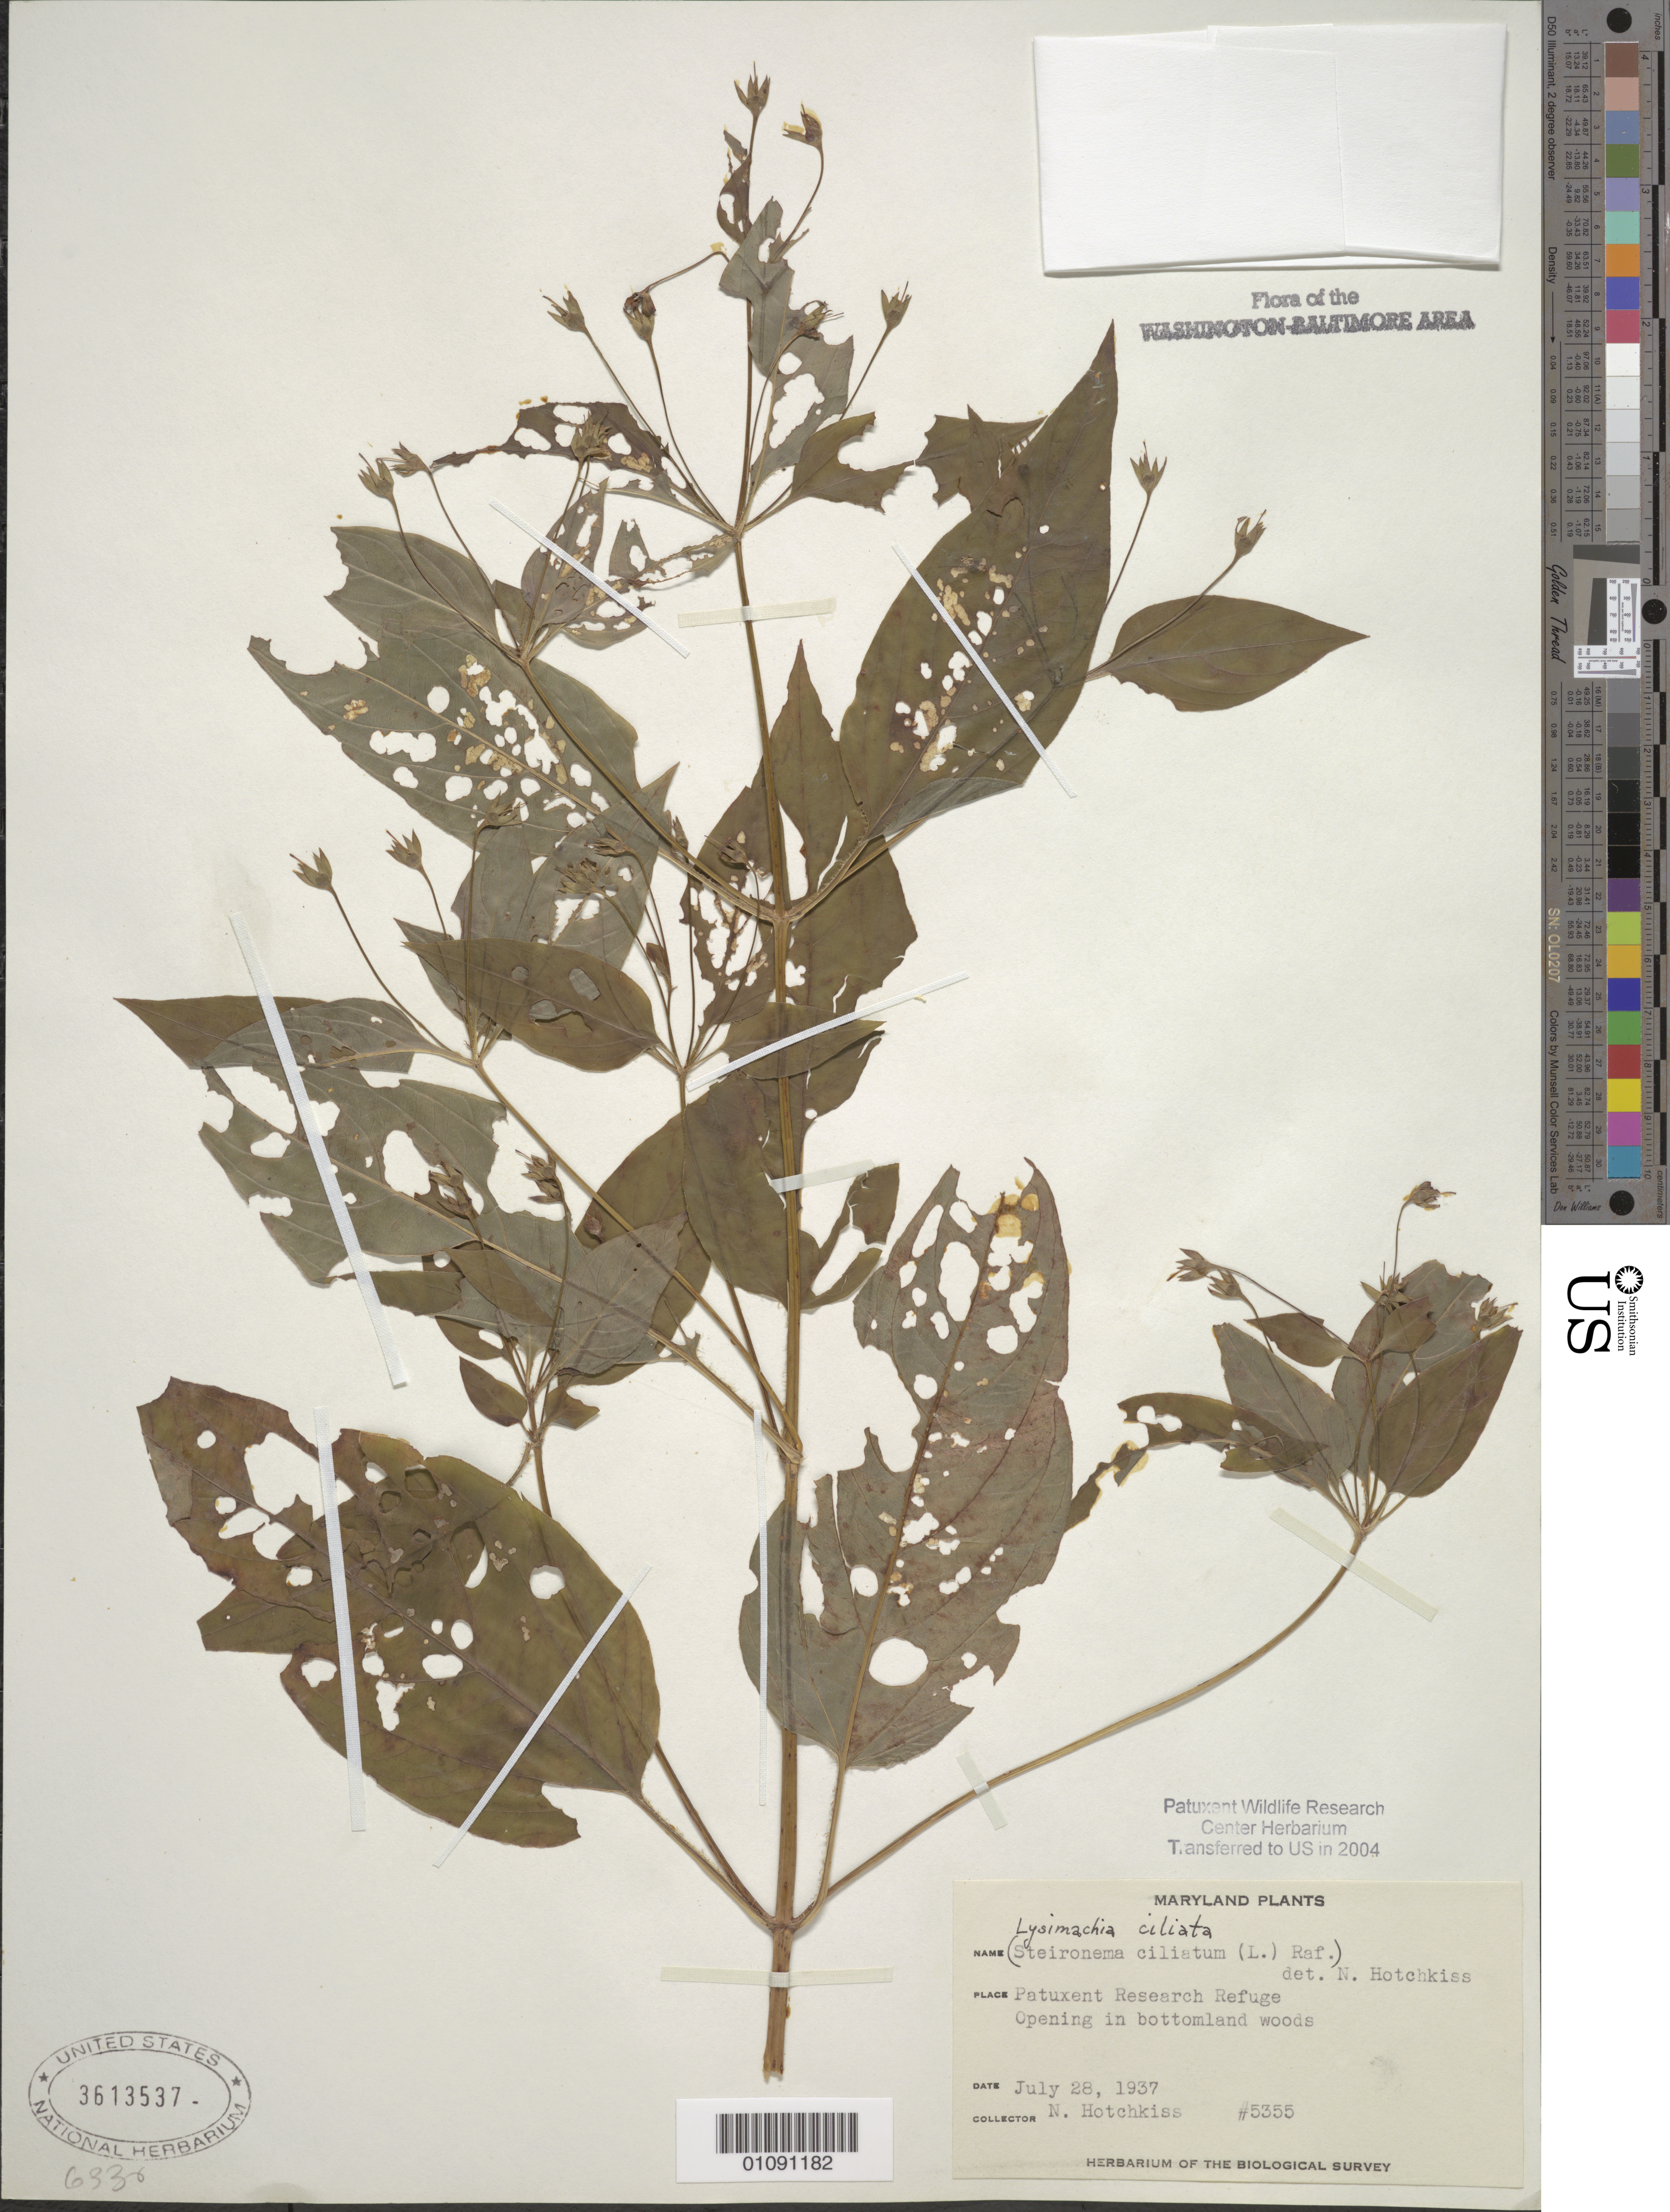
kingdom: Plantae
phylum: Tracheophyta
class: Magnoliopsida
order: Ericales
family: Primulaceae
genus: Lysimachia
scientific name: Lysimachia ciliata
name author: L.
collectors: N. Hotchkiss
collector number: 5355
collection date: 1937-07-28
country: United States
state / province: Maryland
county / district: Prince George's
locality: Patuxent Wildlife Refuge.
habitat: Opening in bottomland woods.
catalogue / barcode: US 3613537